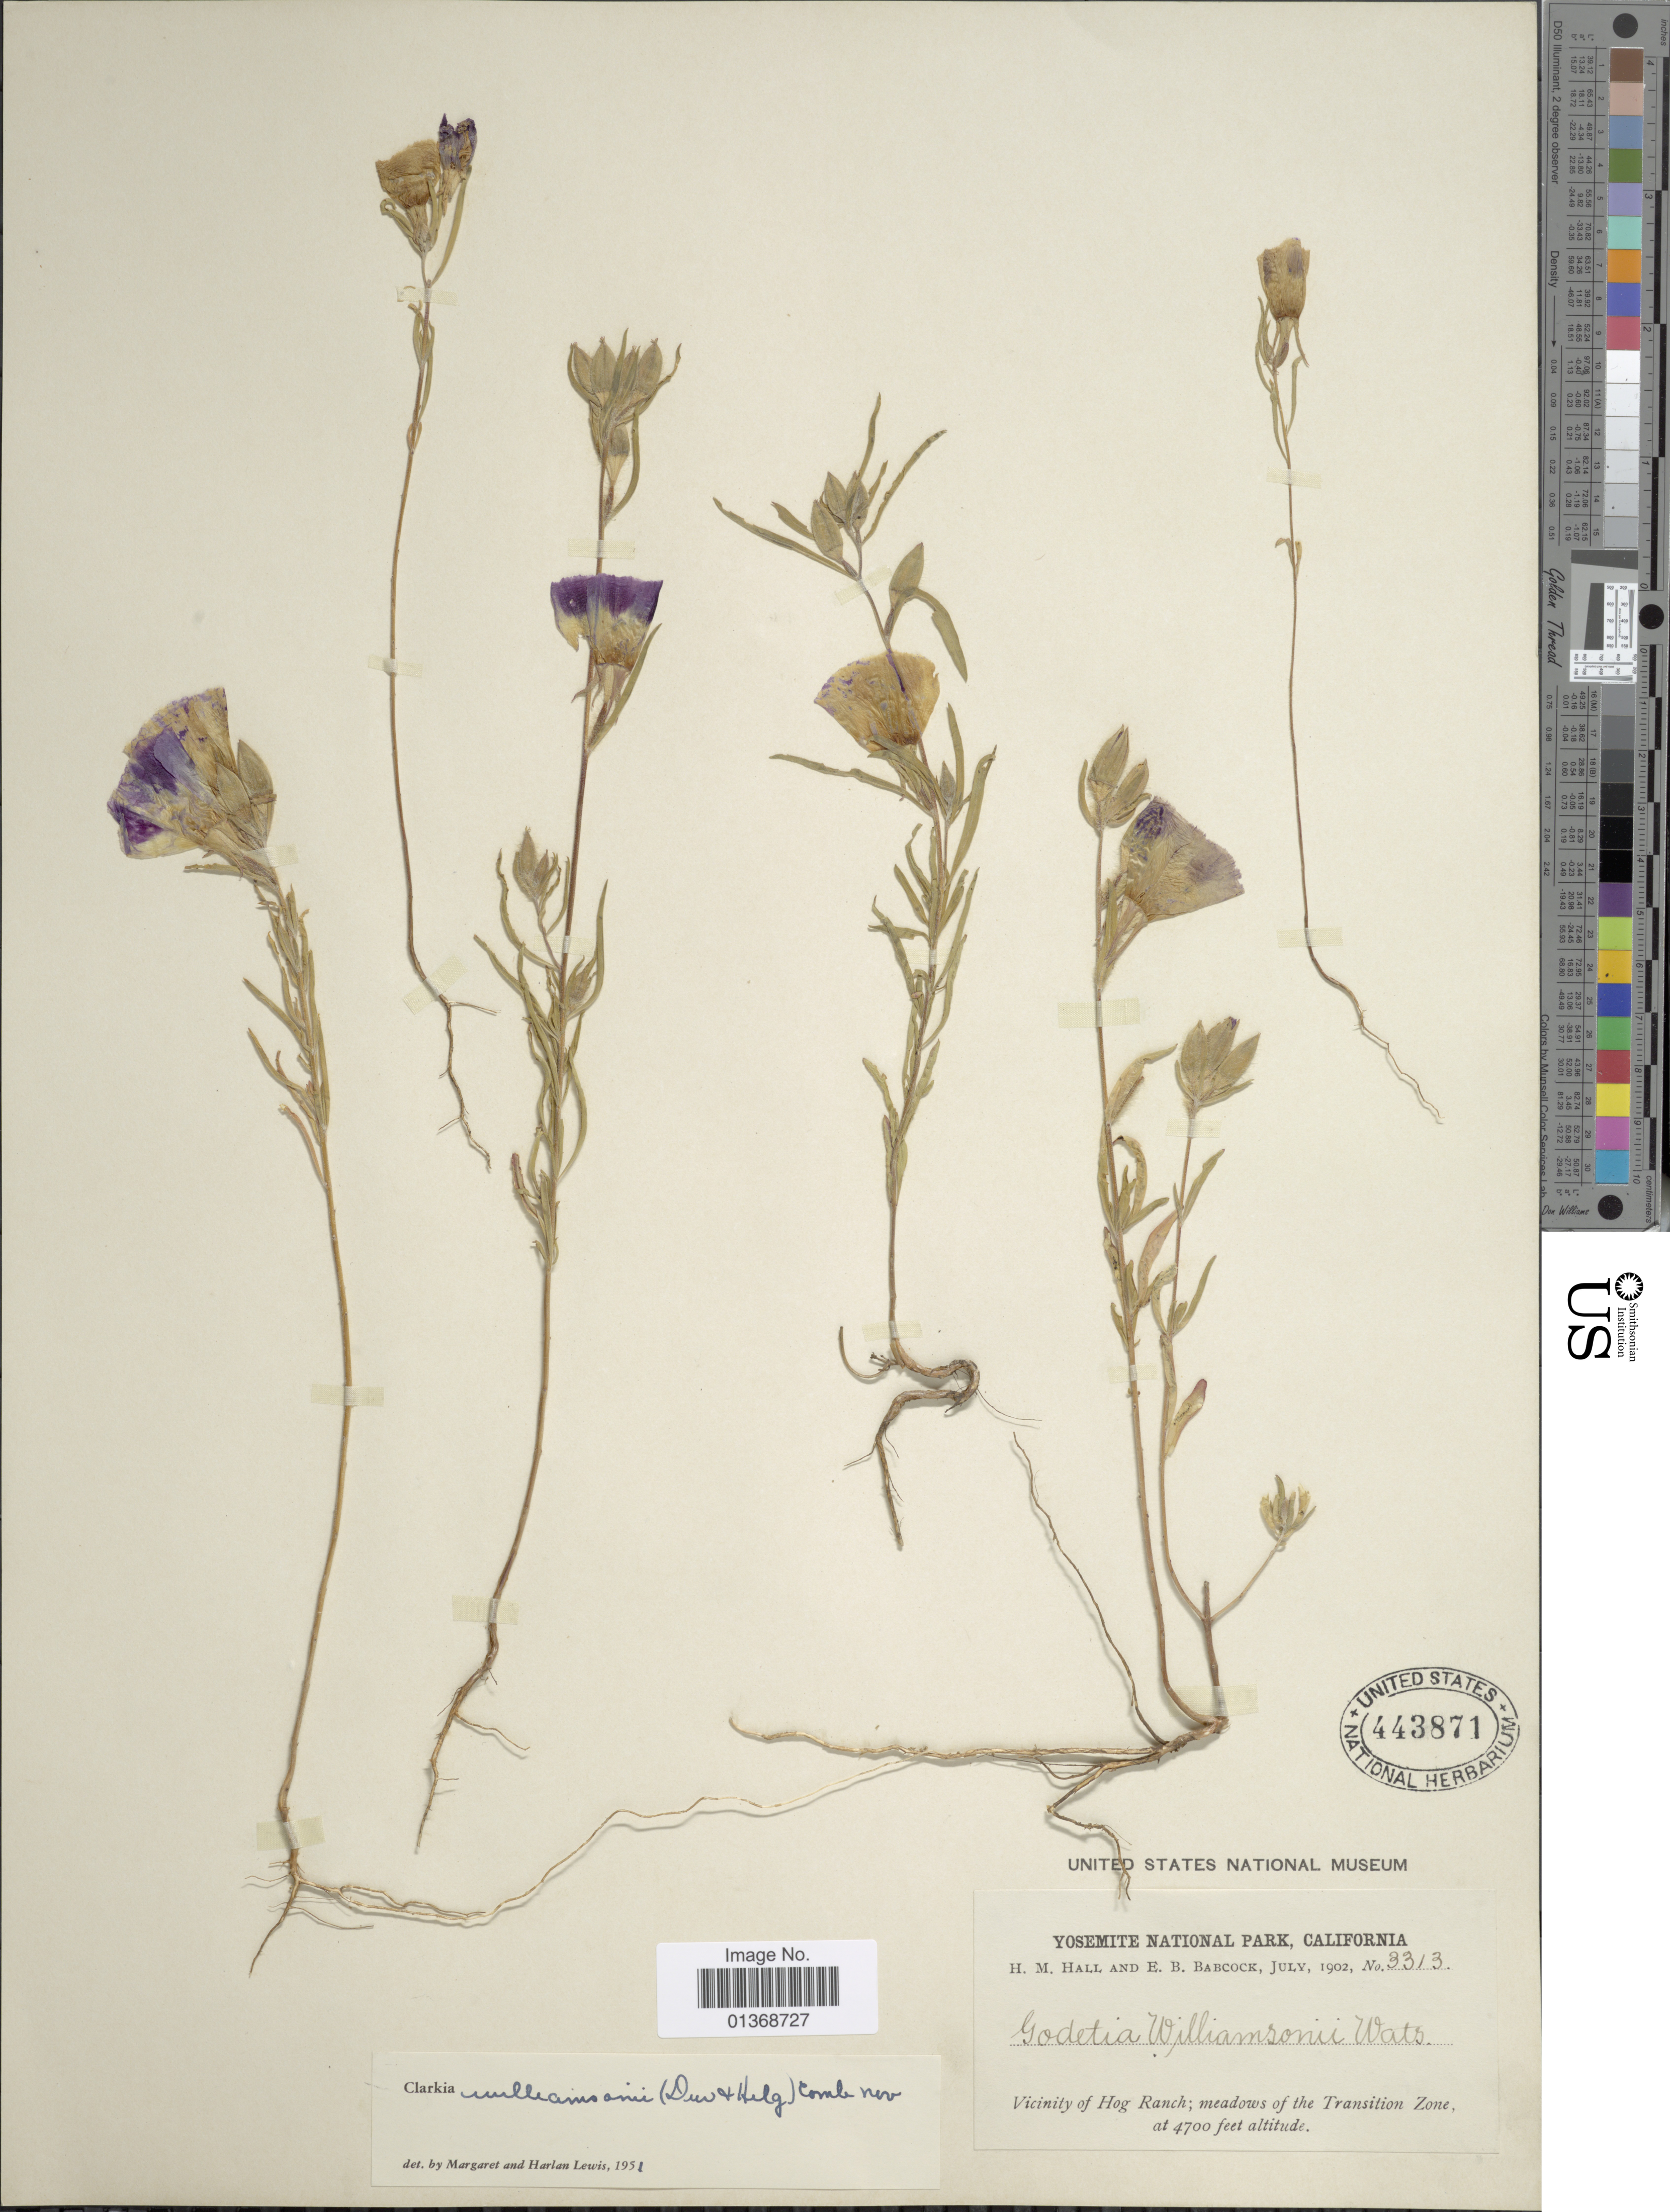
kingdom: Plantae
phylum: Tracheophyta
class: Magnoliopsida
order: Myrtales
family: Onagraceae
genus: Clarkia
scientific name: Clarkia williamsonii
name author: (Durand & Hilg.) F. H. Lewis & M.E. Lewis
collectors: H. M. Hall & E. B. Babcock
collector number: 3313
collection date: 1902-07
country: United States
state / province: California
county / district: Mariposa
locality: Yosemite National Park, Vicinity of Hog Ranch; meadows of the Transition Zone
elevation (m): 1433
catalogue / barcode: US 443871